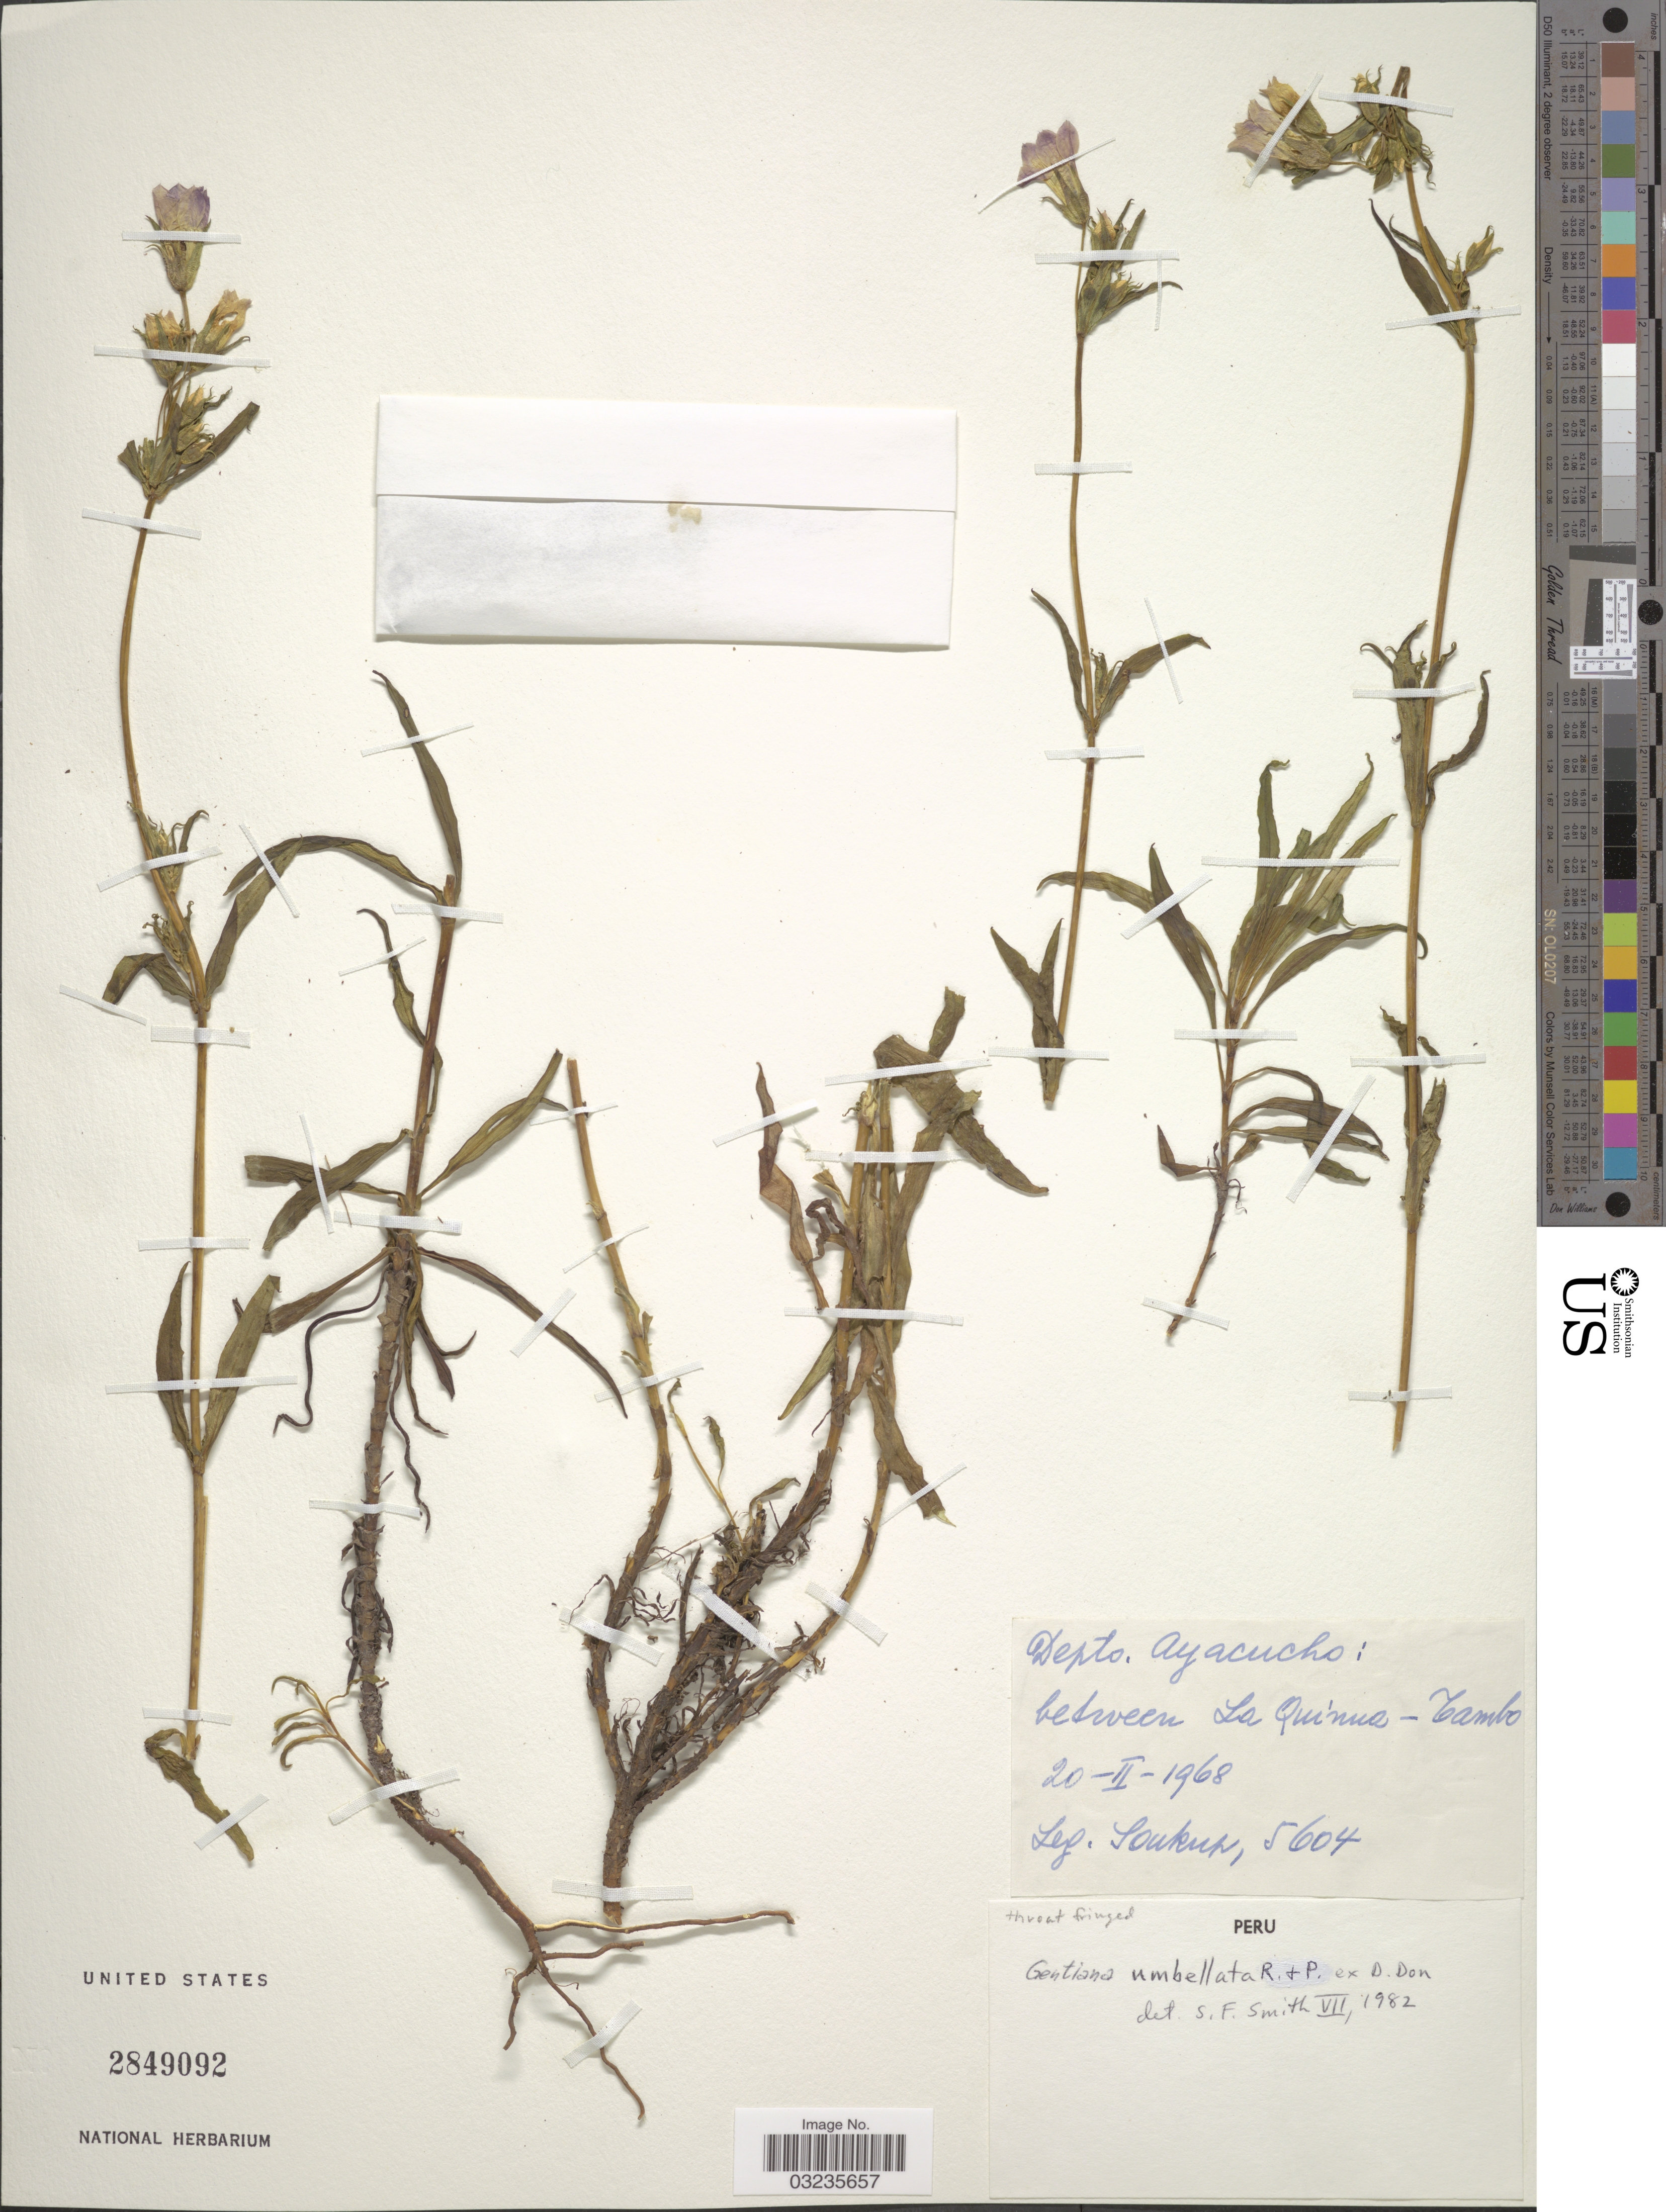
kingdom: Plantae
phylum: Tracheophyta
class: Magnoliopsida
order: Gentianales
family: Gentianaceae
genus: Gentianella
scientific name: Gentianella sp.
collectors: -- Soukup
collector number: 5604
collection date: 1968-02-20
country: Peru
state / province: Ayacucho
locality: Depto. Ayacucho: between La Quinus - Tambo.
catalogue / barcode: US 2849092